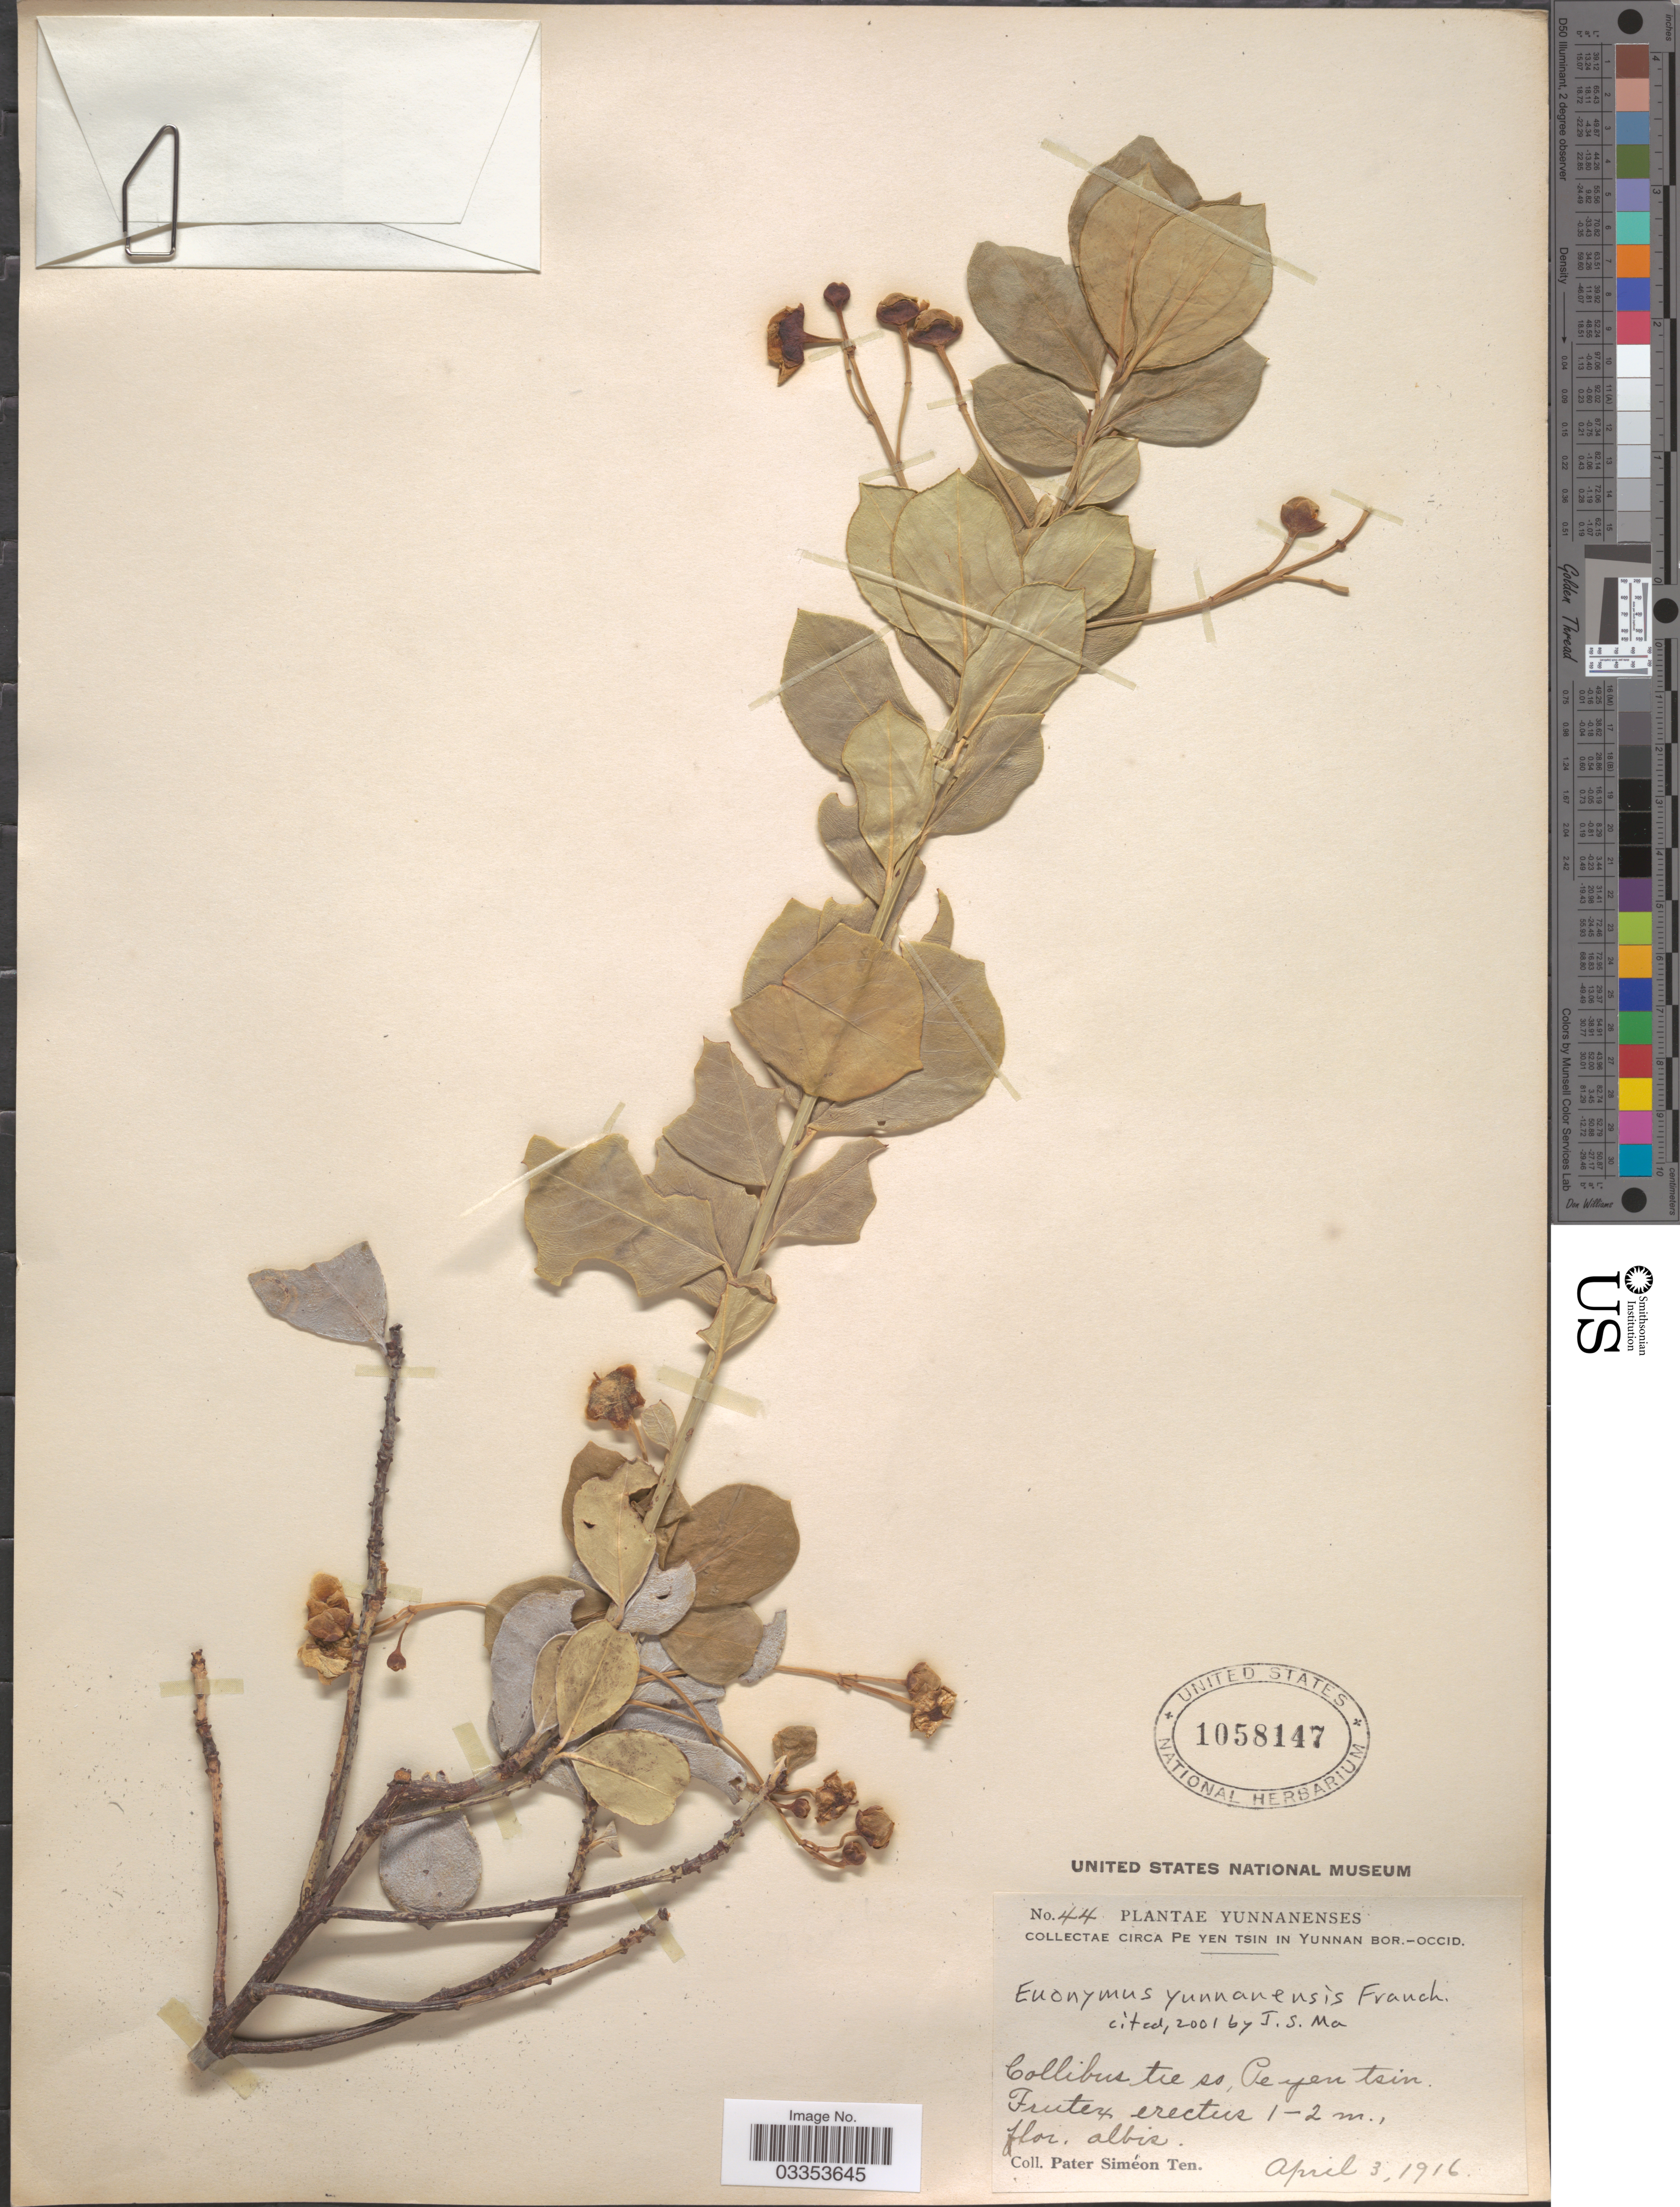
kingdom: Plantae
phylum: Tracheophyta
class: Magnoliopsida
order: Celastrales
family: Celastraceae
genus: Euonymus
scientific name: Euonymus yunnanensis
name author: Franch.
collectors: P. S. Ten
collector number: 44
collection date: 1916-04-03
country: China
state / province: Yunnan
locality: Circa Pe Yen Tsin in Yunnan Bord.-Occid. Collibus tie [interpreted] so [interpreted], Pe yen tsin.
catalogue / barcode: US 1058147